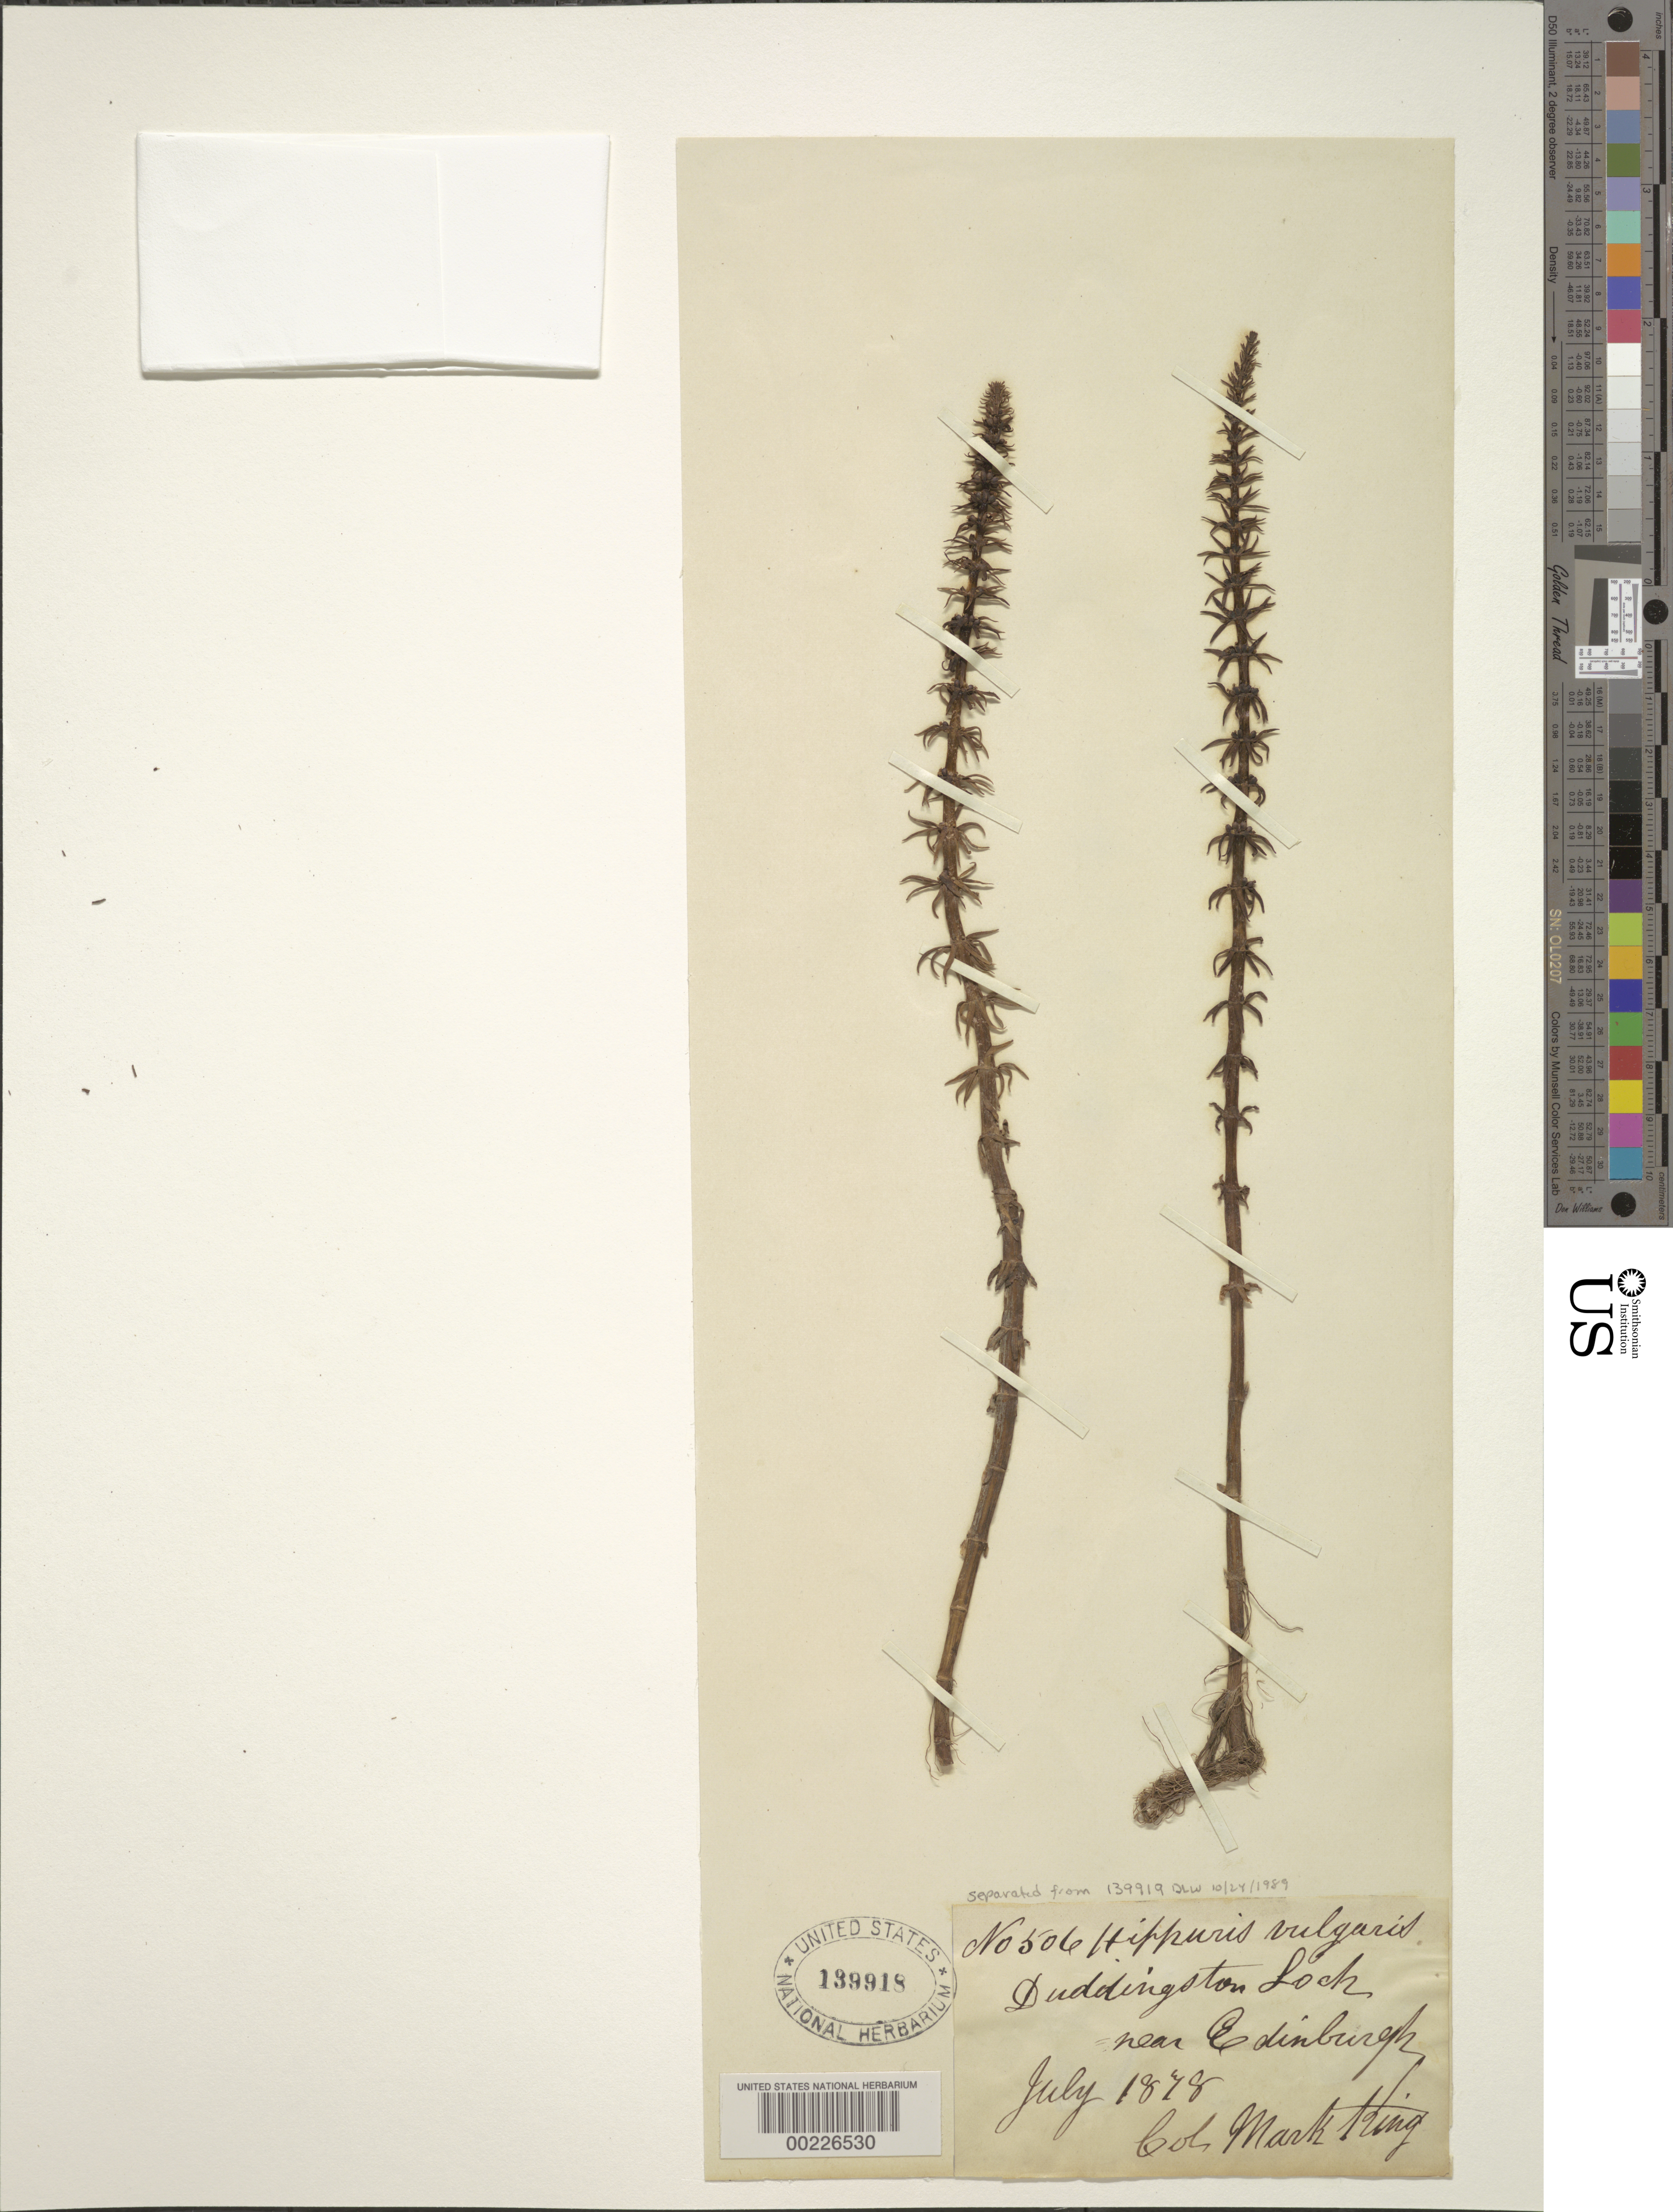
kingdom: Plantae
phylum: Tracheophyta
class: Magnoliopsida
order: Lamiales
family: Plantaginaceae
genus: Hippuris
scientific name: Hippuris vulgaris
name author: L.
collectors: M. King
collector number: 506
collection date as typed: Jul 1878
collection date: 1878-07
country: United Kingdom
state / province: Scotland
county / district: Edinburgh City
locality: Edinburgh; duddingston locks. [in former region of lothian]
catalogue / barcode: US 139918